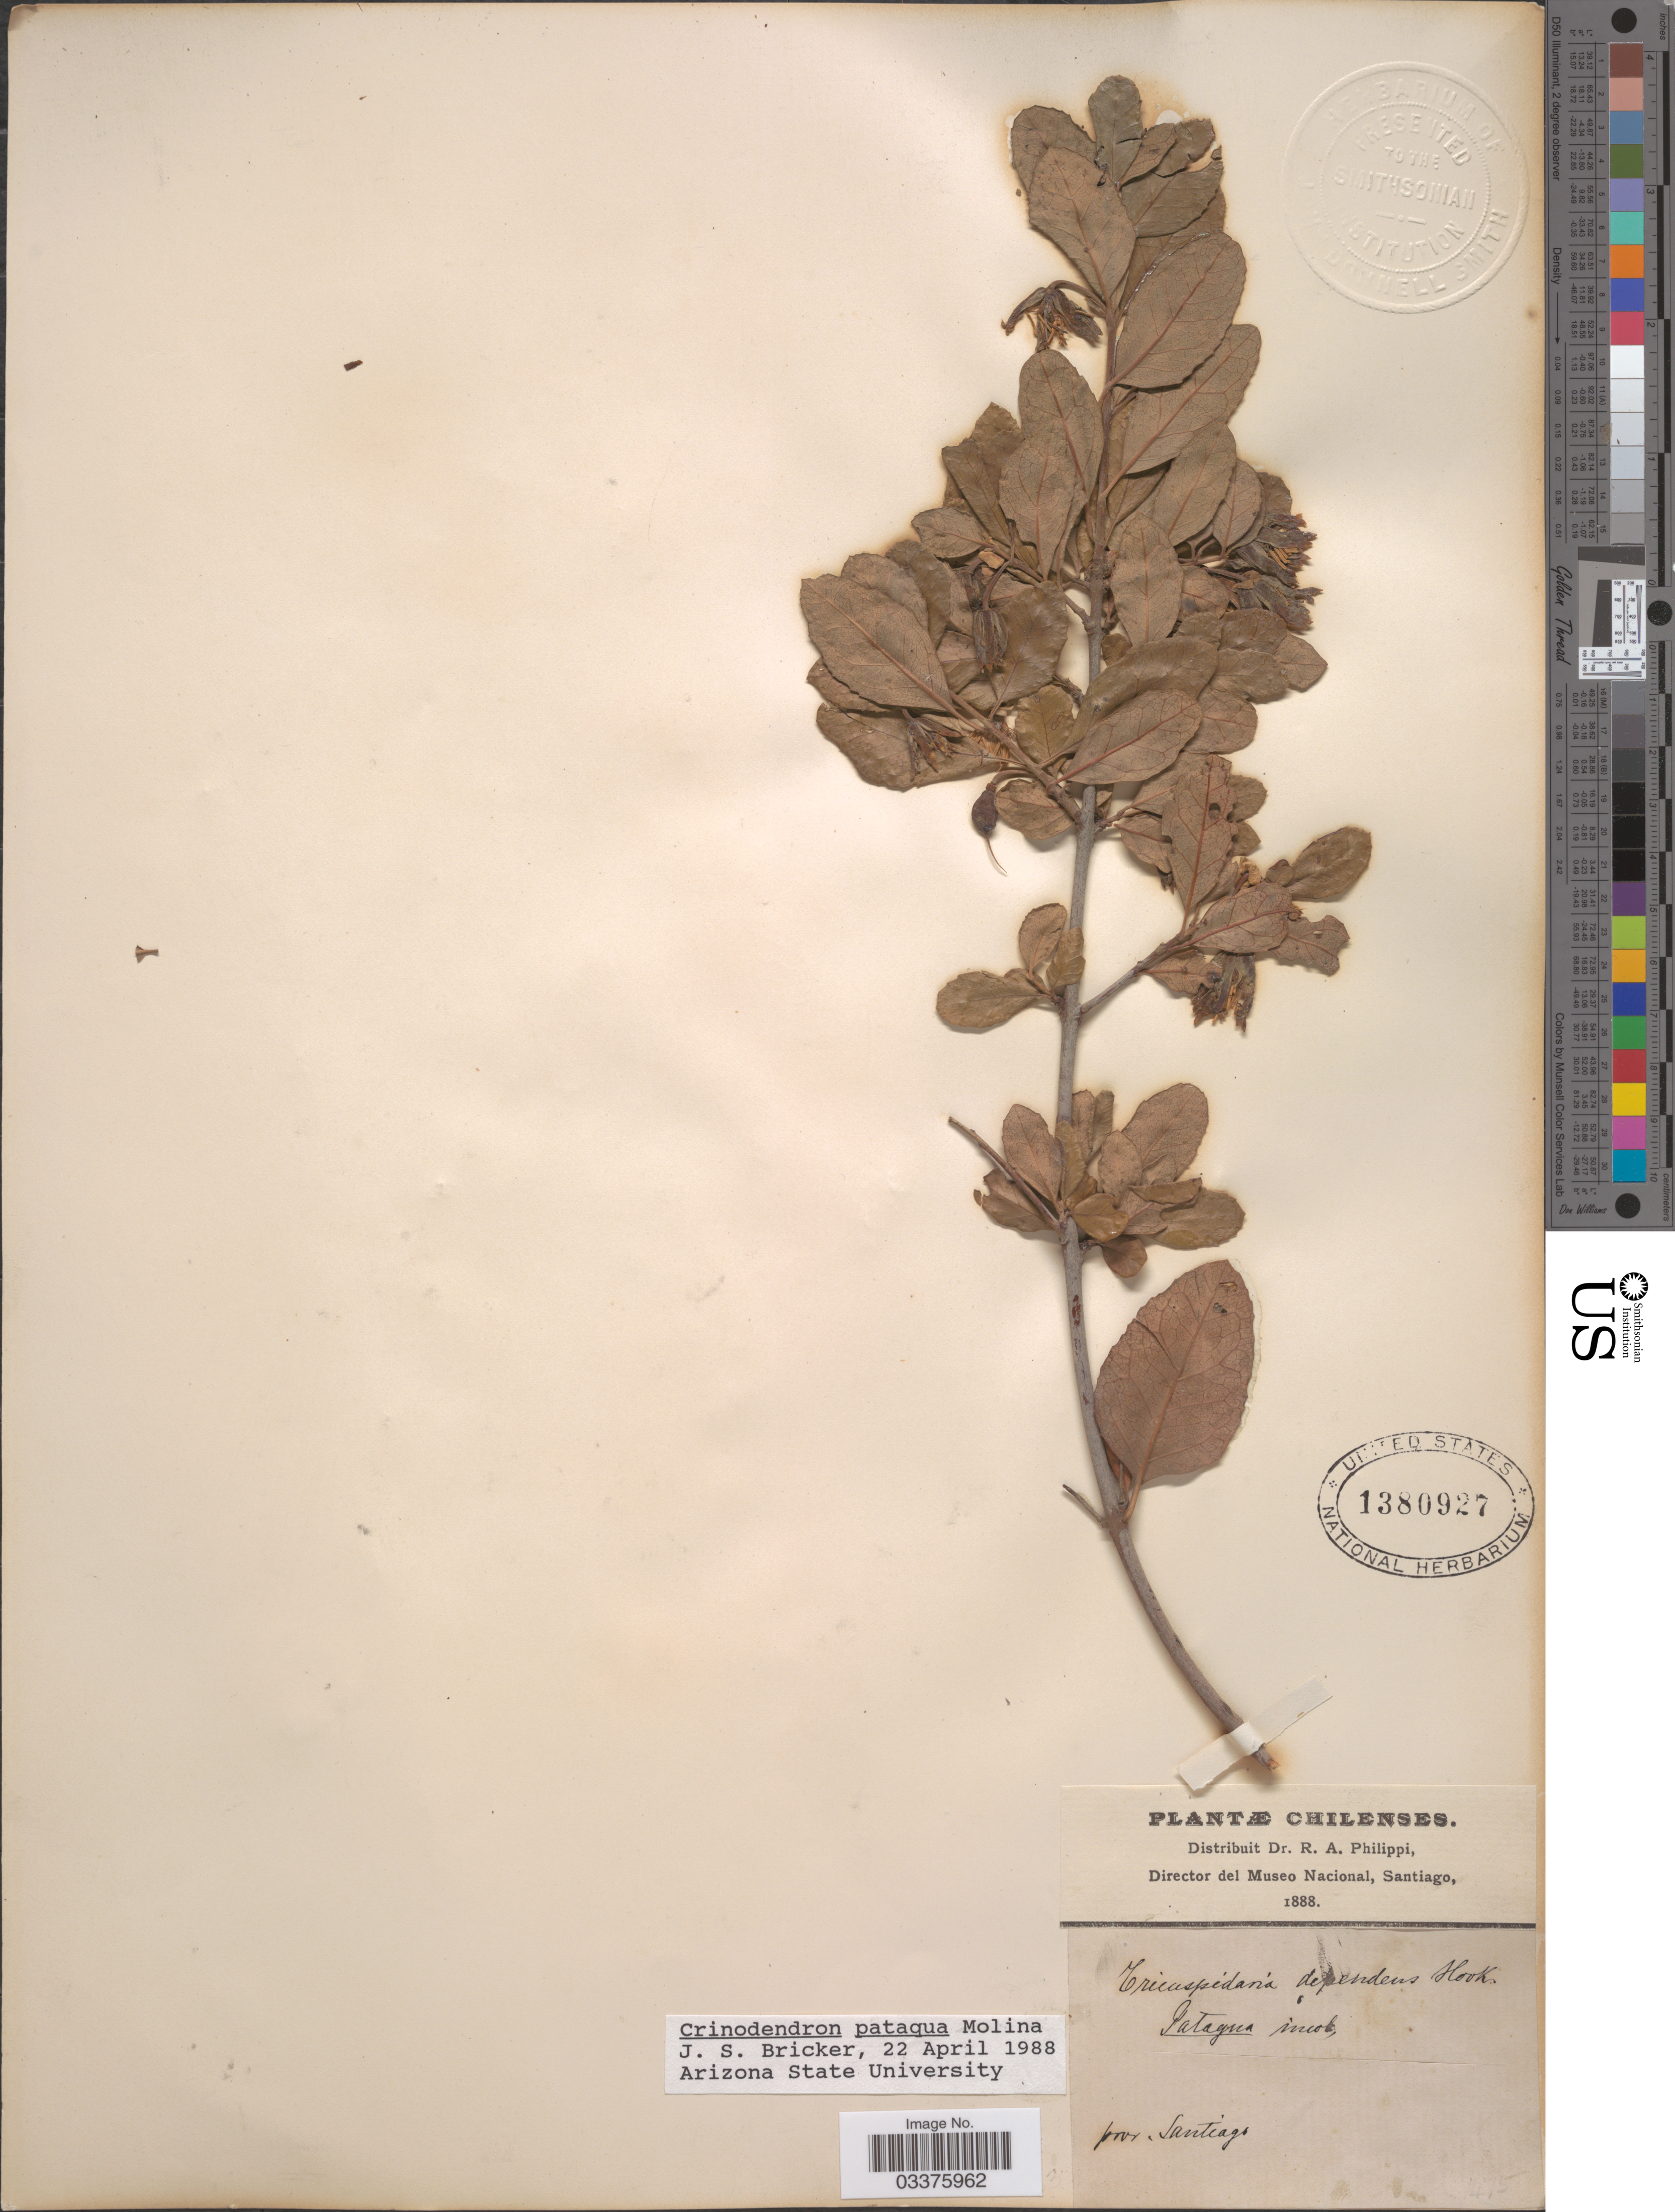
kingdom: Plantae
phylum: Tracheophyta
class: Magnoliopsida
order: Oxalidales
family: Elaeocarpaceae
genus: Crinodendron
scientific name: Crinodendron patagua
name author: Molina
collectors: ex. herb. R.A. Philippi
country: Chile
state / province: Región Metropolitana (RM)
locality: Prov. Santiago.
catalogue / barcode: US 1380927